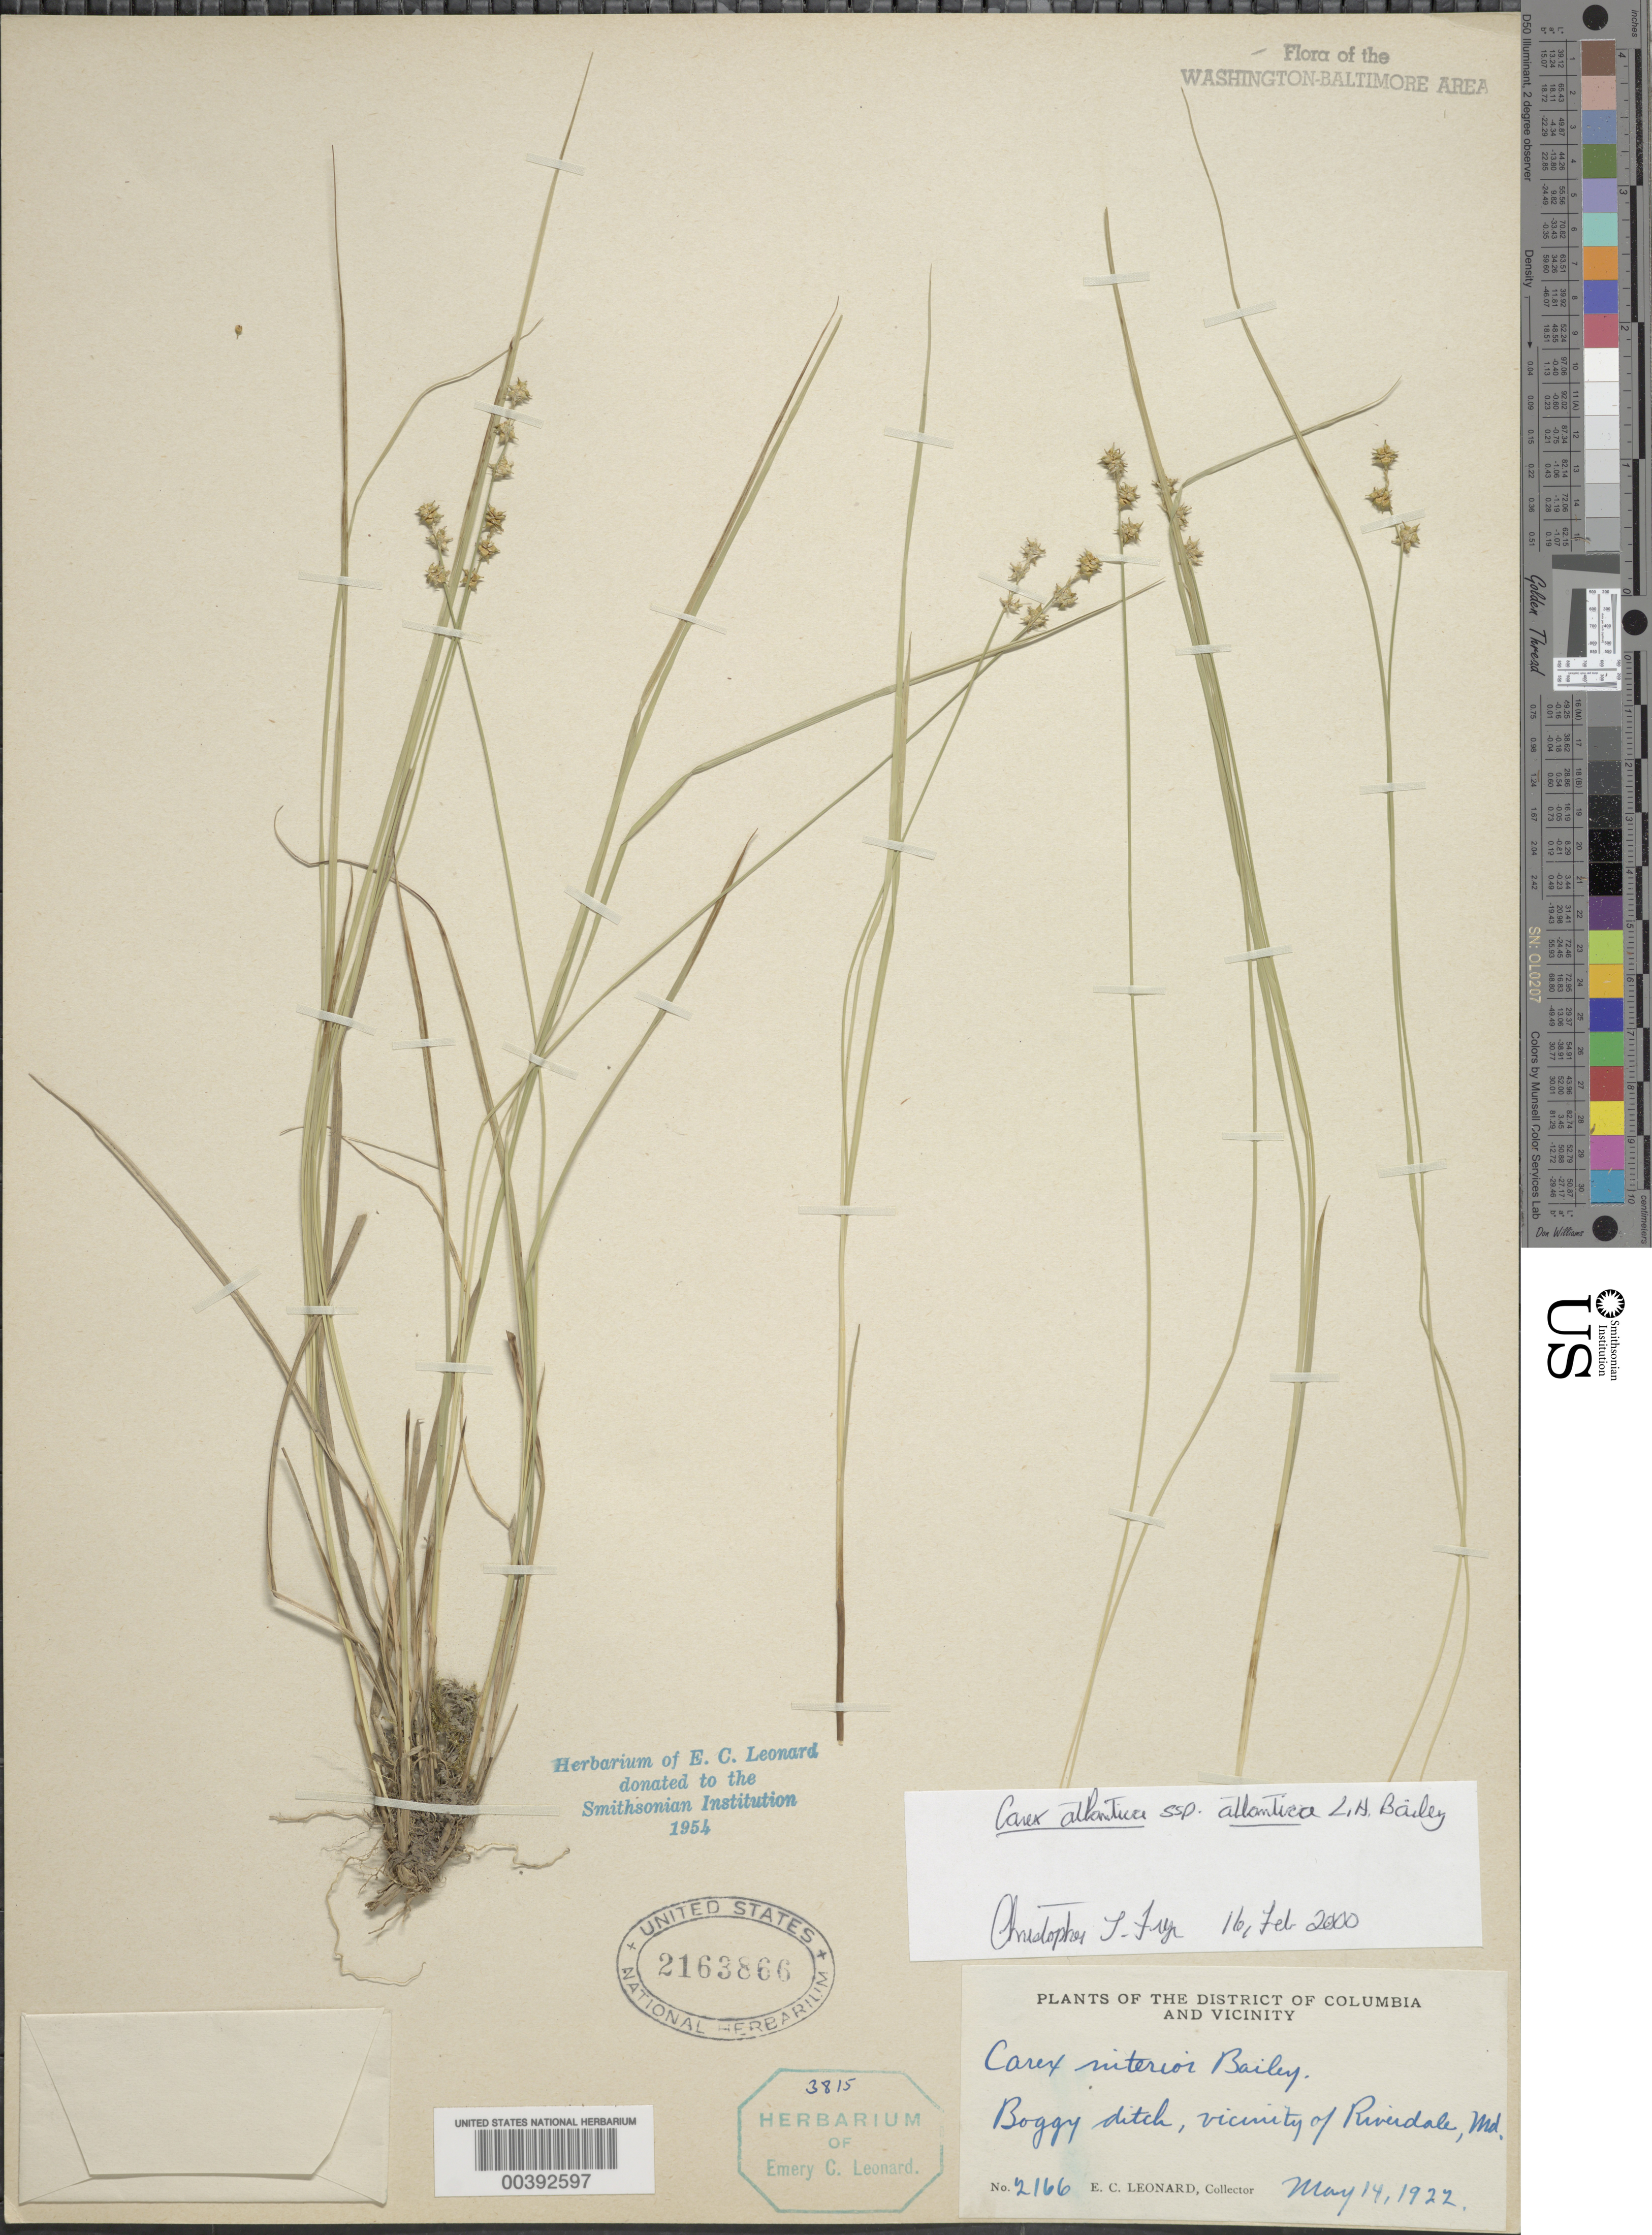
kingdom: Plantae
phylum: Tracheophyta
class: Liliopsida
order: Poales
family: Cyperaceae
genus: Carex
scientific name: Carex atlantica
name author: L.H. Bailey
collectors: E. C. Leonard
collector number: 2166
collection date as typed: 14 May 1922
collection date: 1922-05-14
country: United States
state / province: Maryland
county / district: Prince George's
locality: Riverdale vicinity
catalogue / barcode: US 2163866